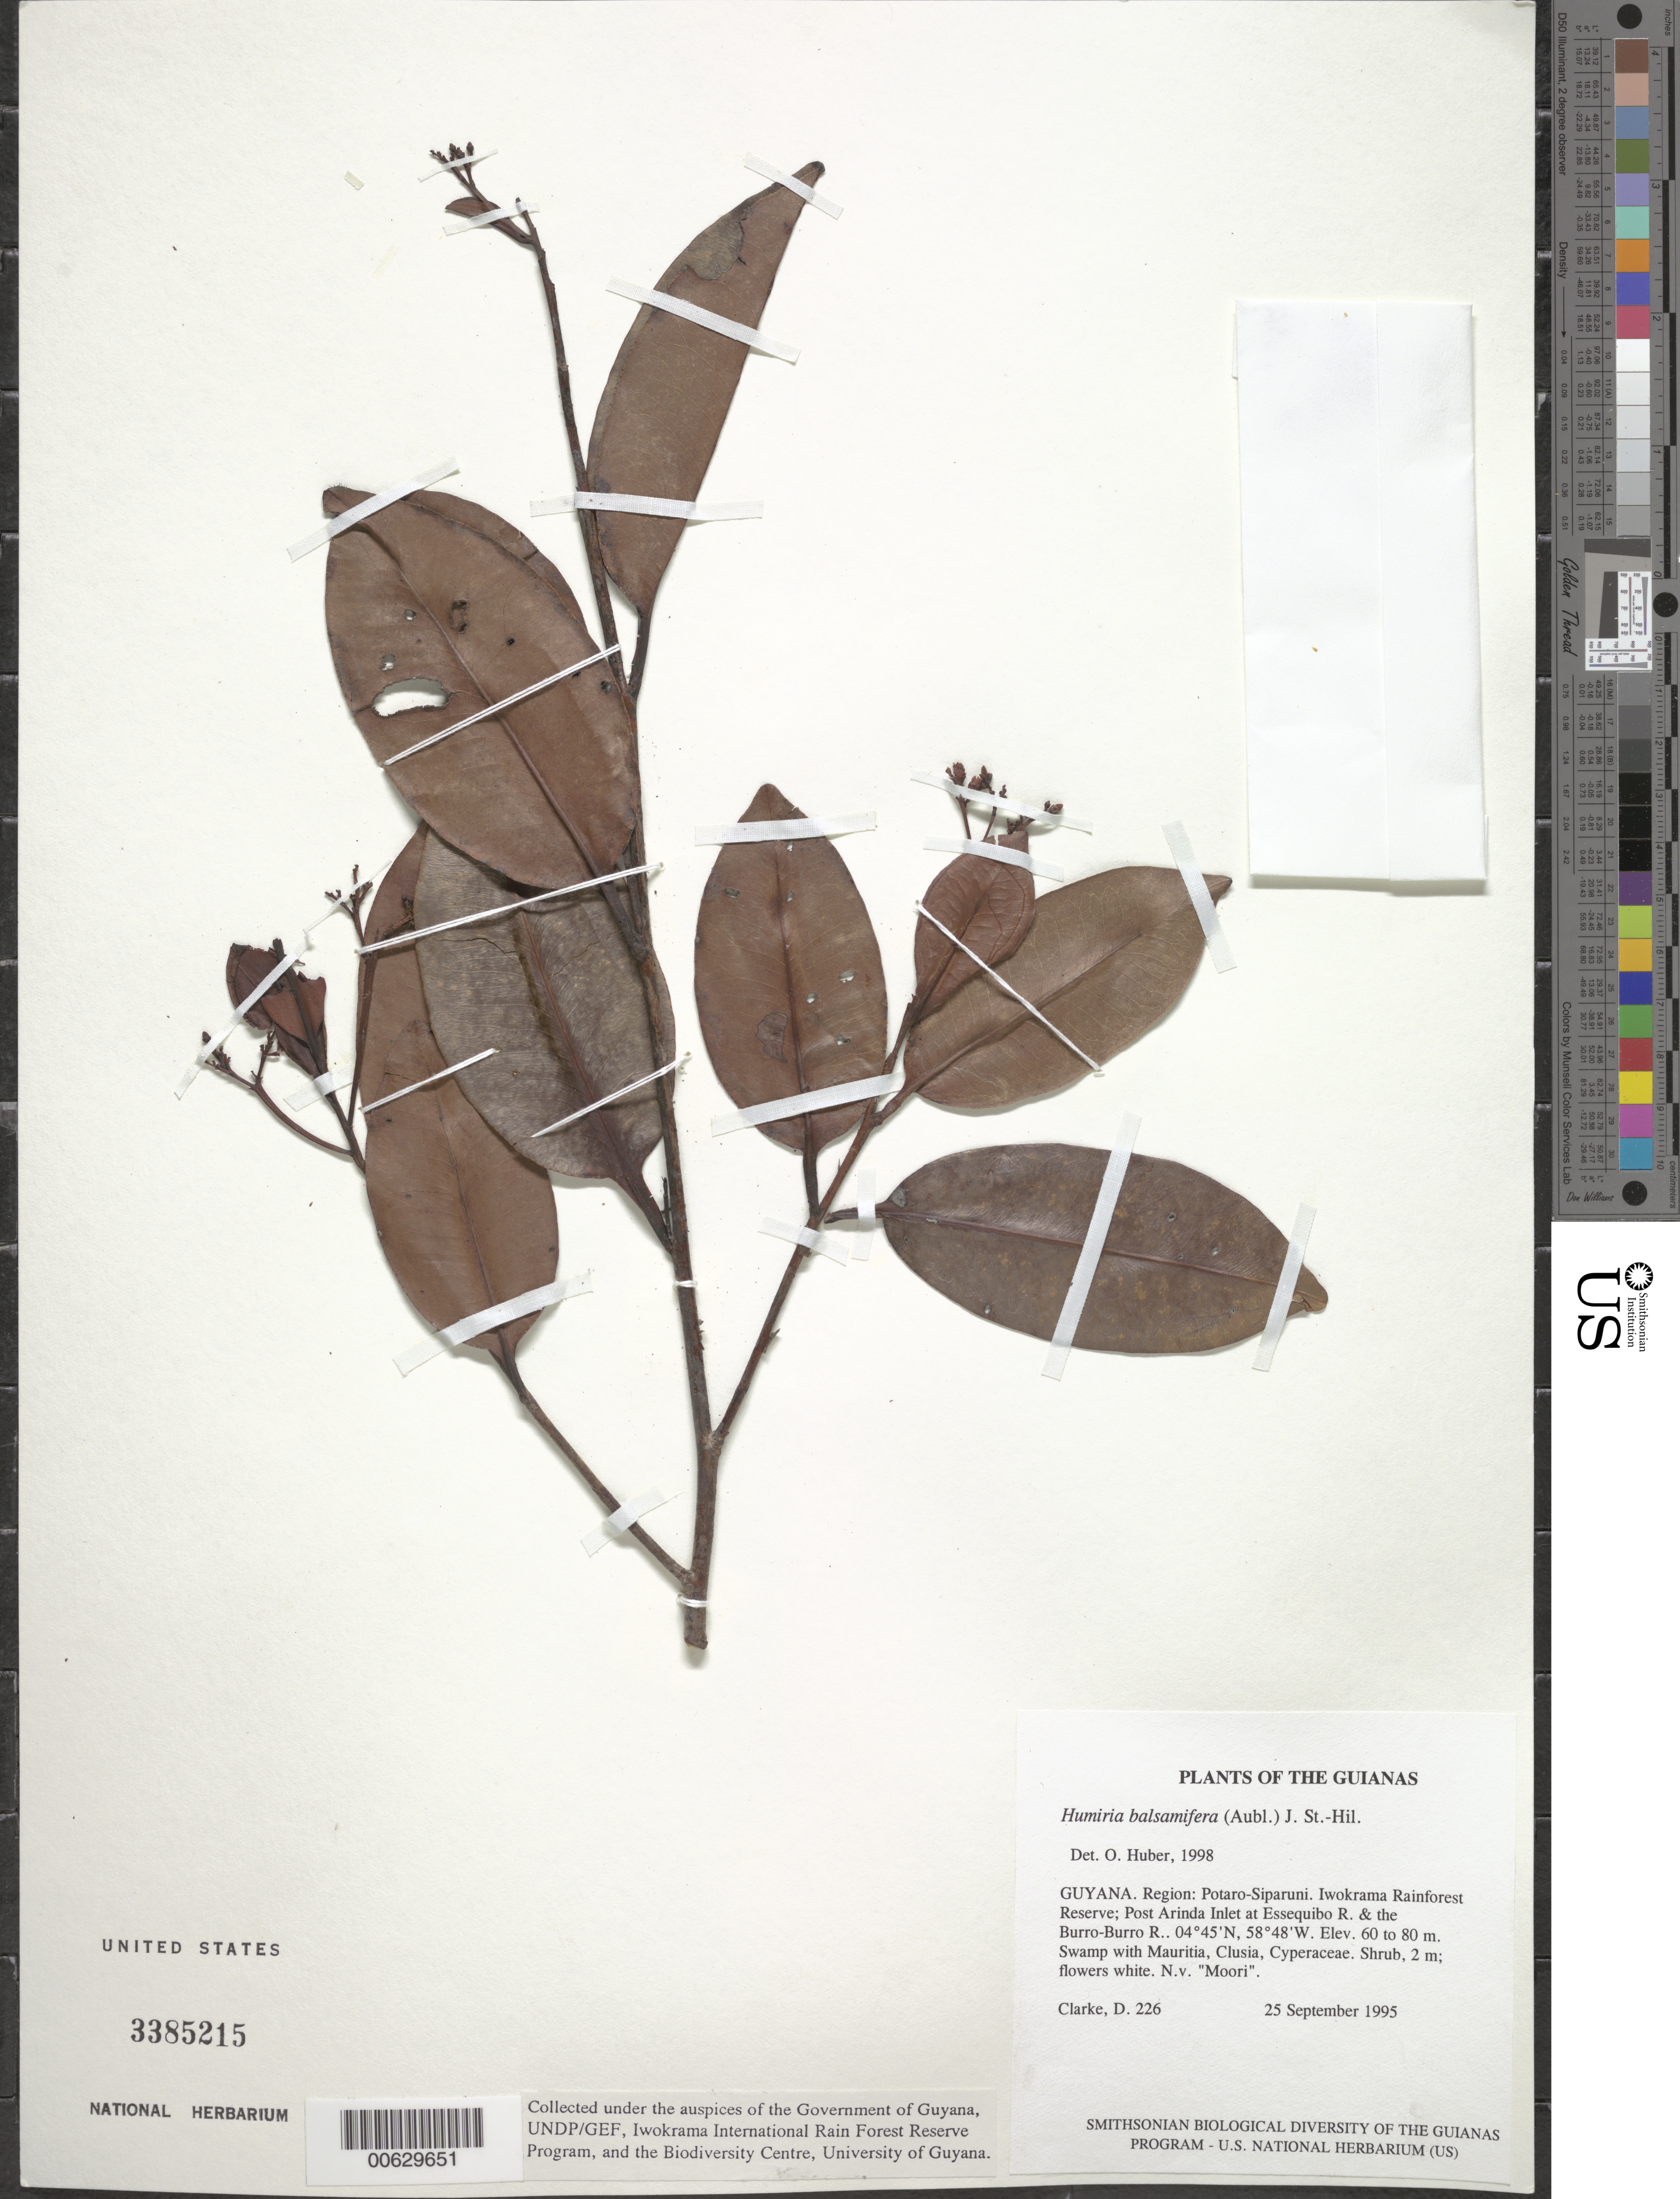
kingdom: Plantae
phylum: Tracheophyta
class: Magnoliopsida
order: Malpighiales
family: Humiriaceae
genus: Humiria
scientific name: Humiria balsamifera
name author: Aubl.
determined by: Huber, Otto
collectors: H. D. Clarke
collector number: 226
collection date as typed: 25 September 1995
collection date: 1995-09-25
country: Guyana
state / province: Potaro-Siparuni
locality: Iwokrama Rainforest Reserve; Post Arinda Inlet at Essequibo R. & the Burro-Burro R.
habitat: Swamp with Mauritia, Clusia, Cyperaceae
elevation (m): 60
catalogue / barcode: US 3385215